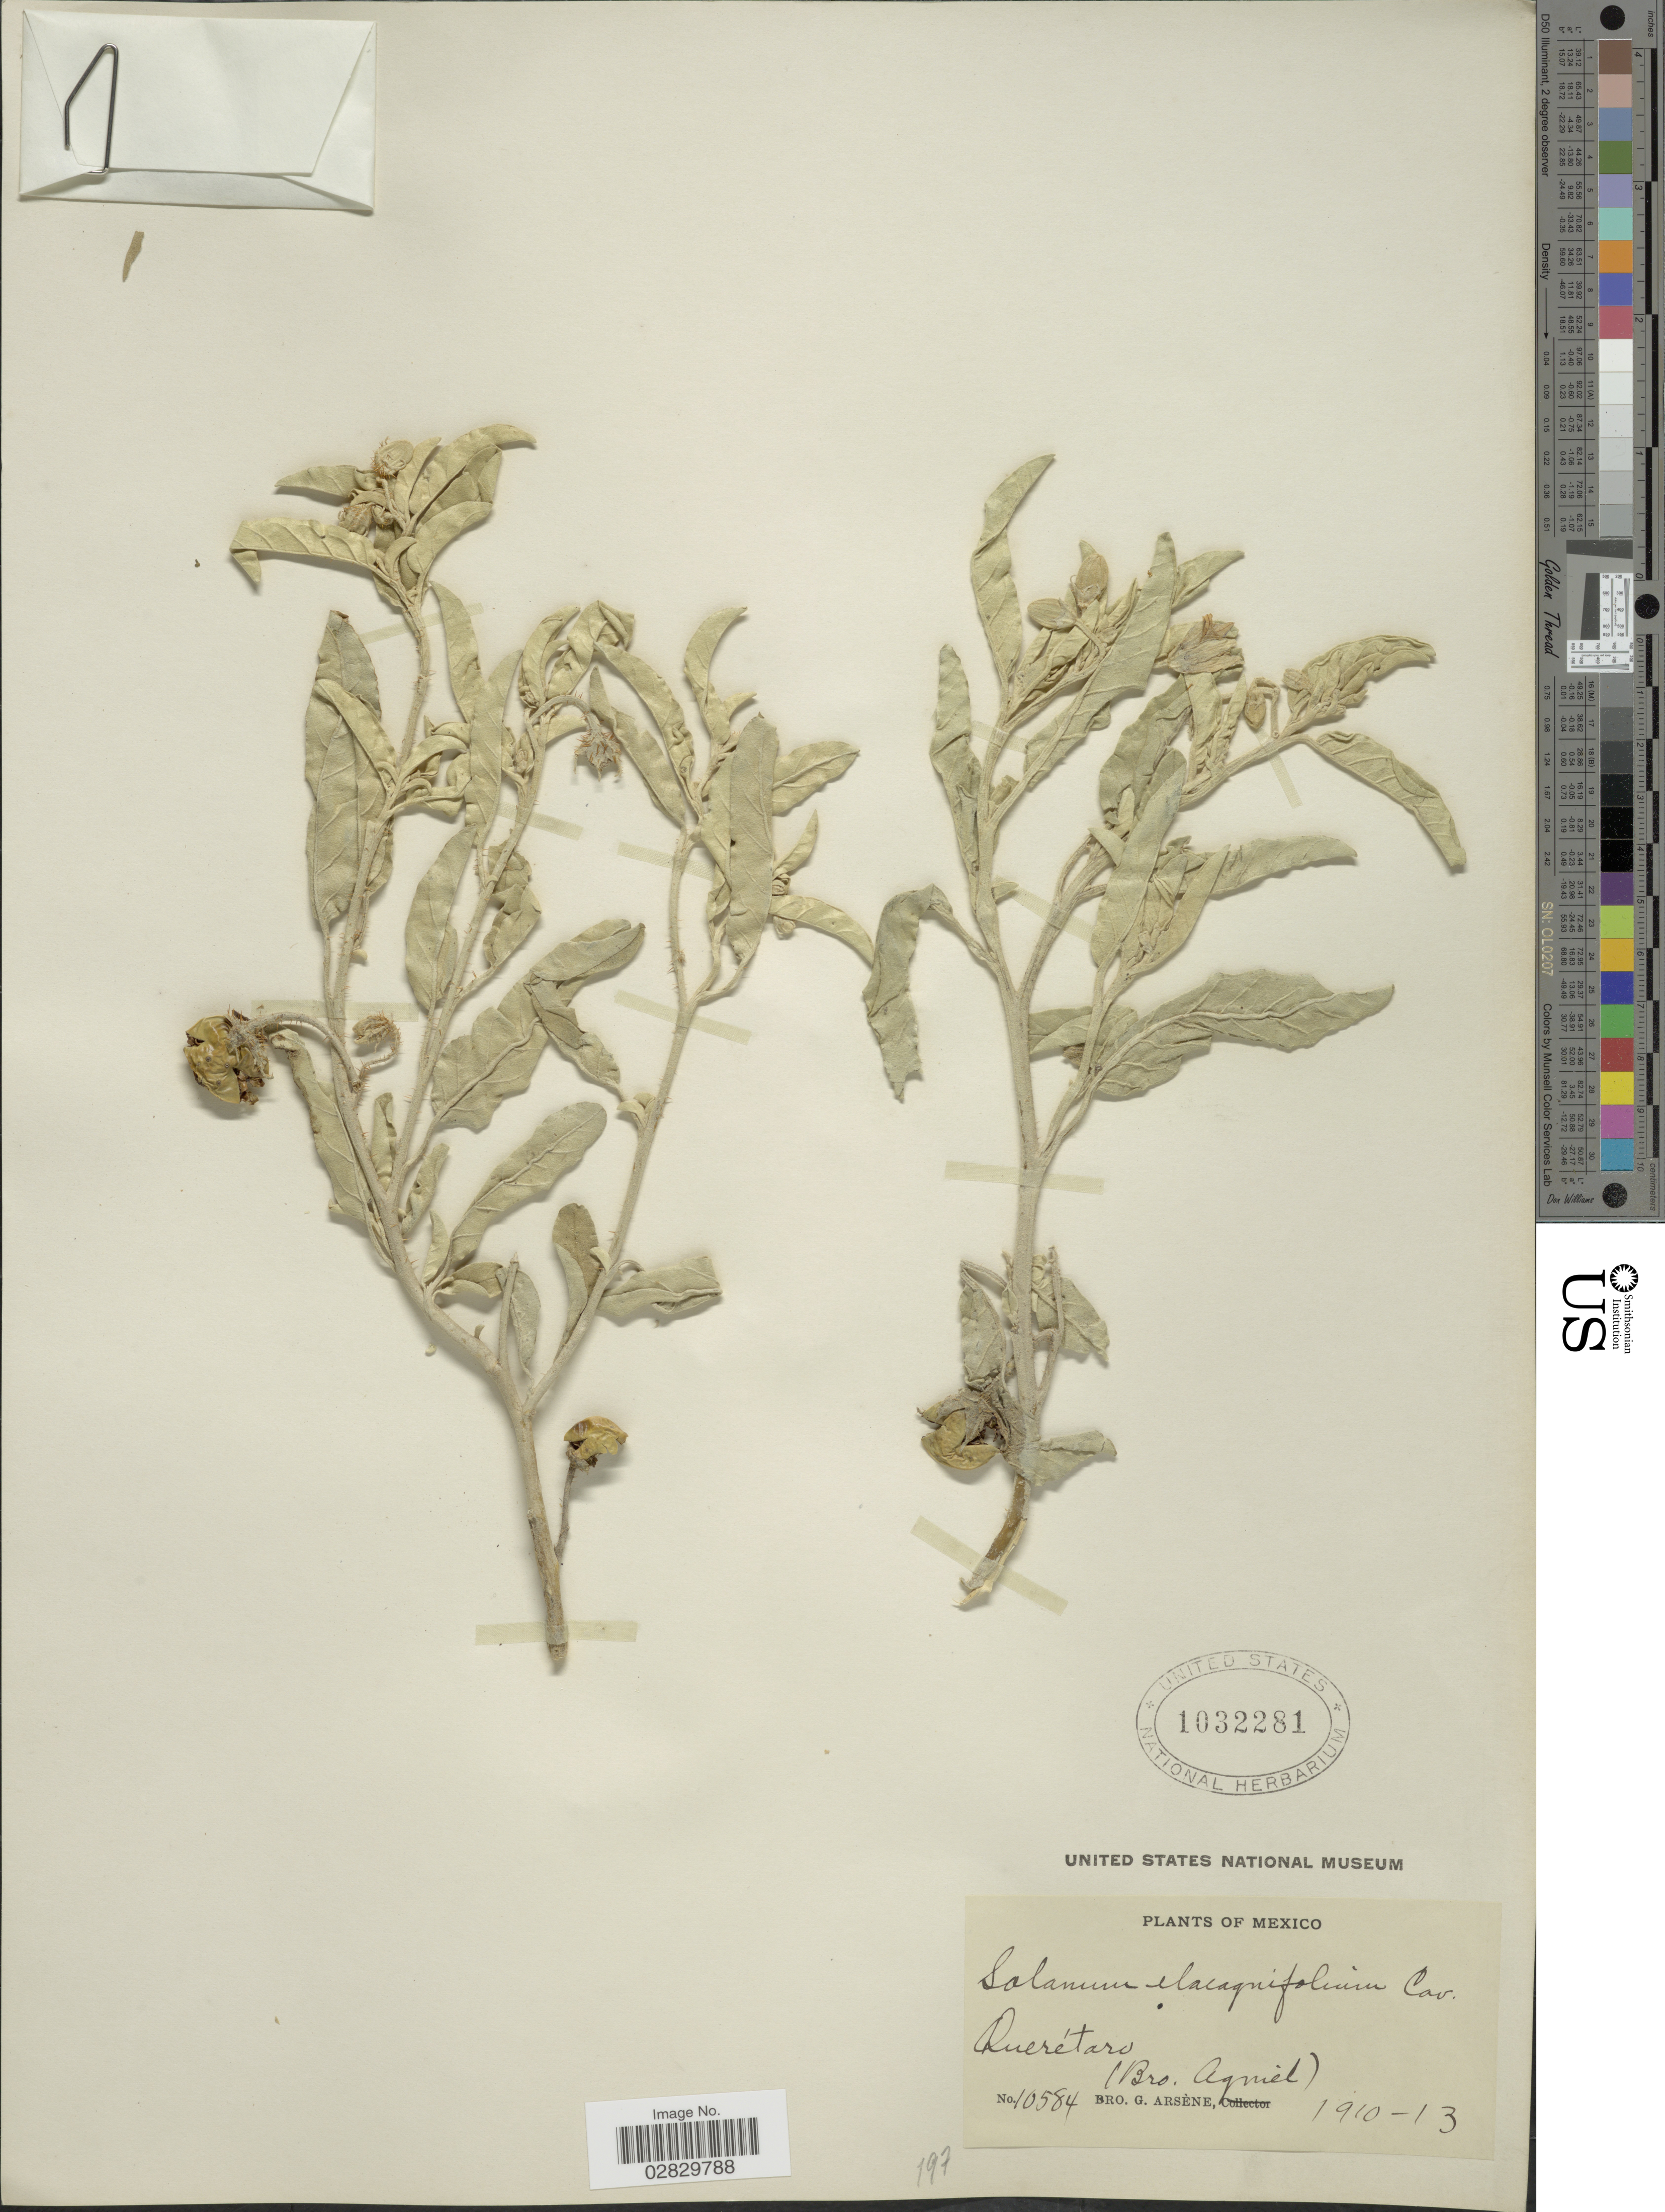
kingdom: Plantae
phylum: Tracheophyta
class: Magnoliopsida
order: Solanales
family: Solanaceae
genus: Solanum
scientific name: Solanum elaeagnifolium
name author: Cav.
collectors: Bro. G. Arsène & Bro. Agniel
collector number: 10584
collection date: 1910/1913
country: Mexico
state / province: Querétaro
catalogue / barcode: US 1032281